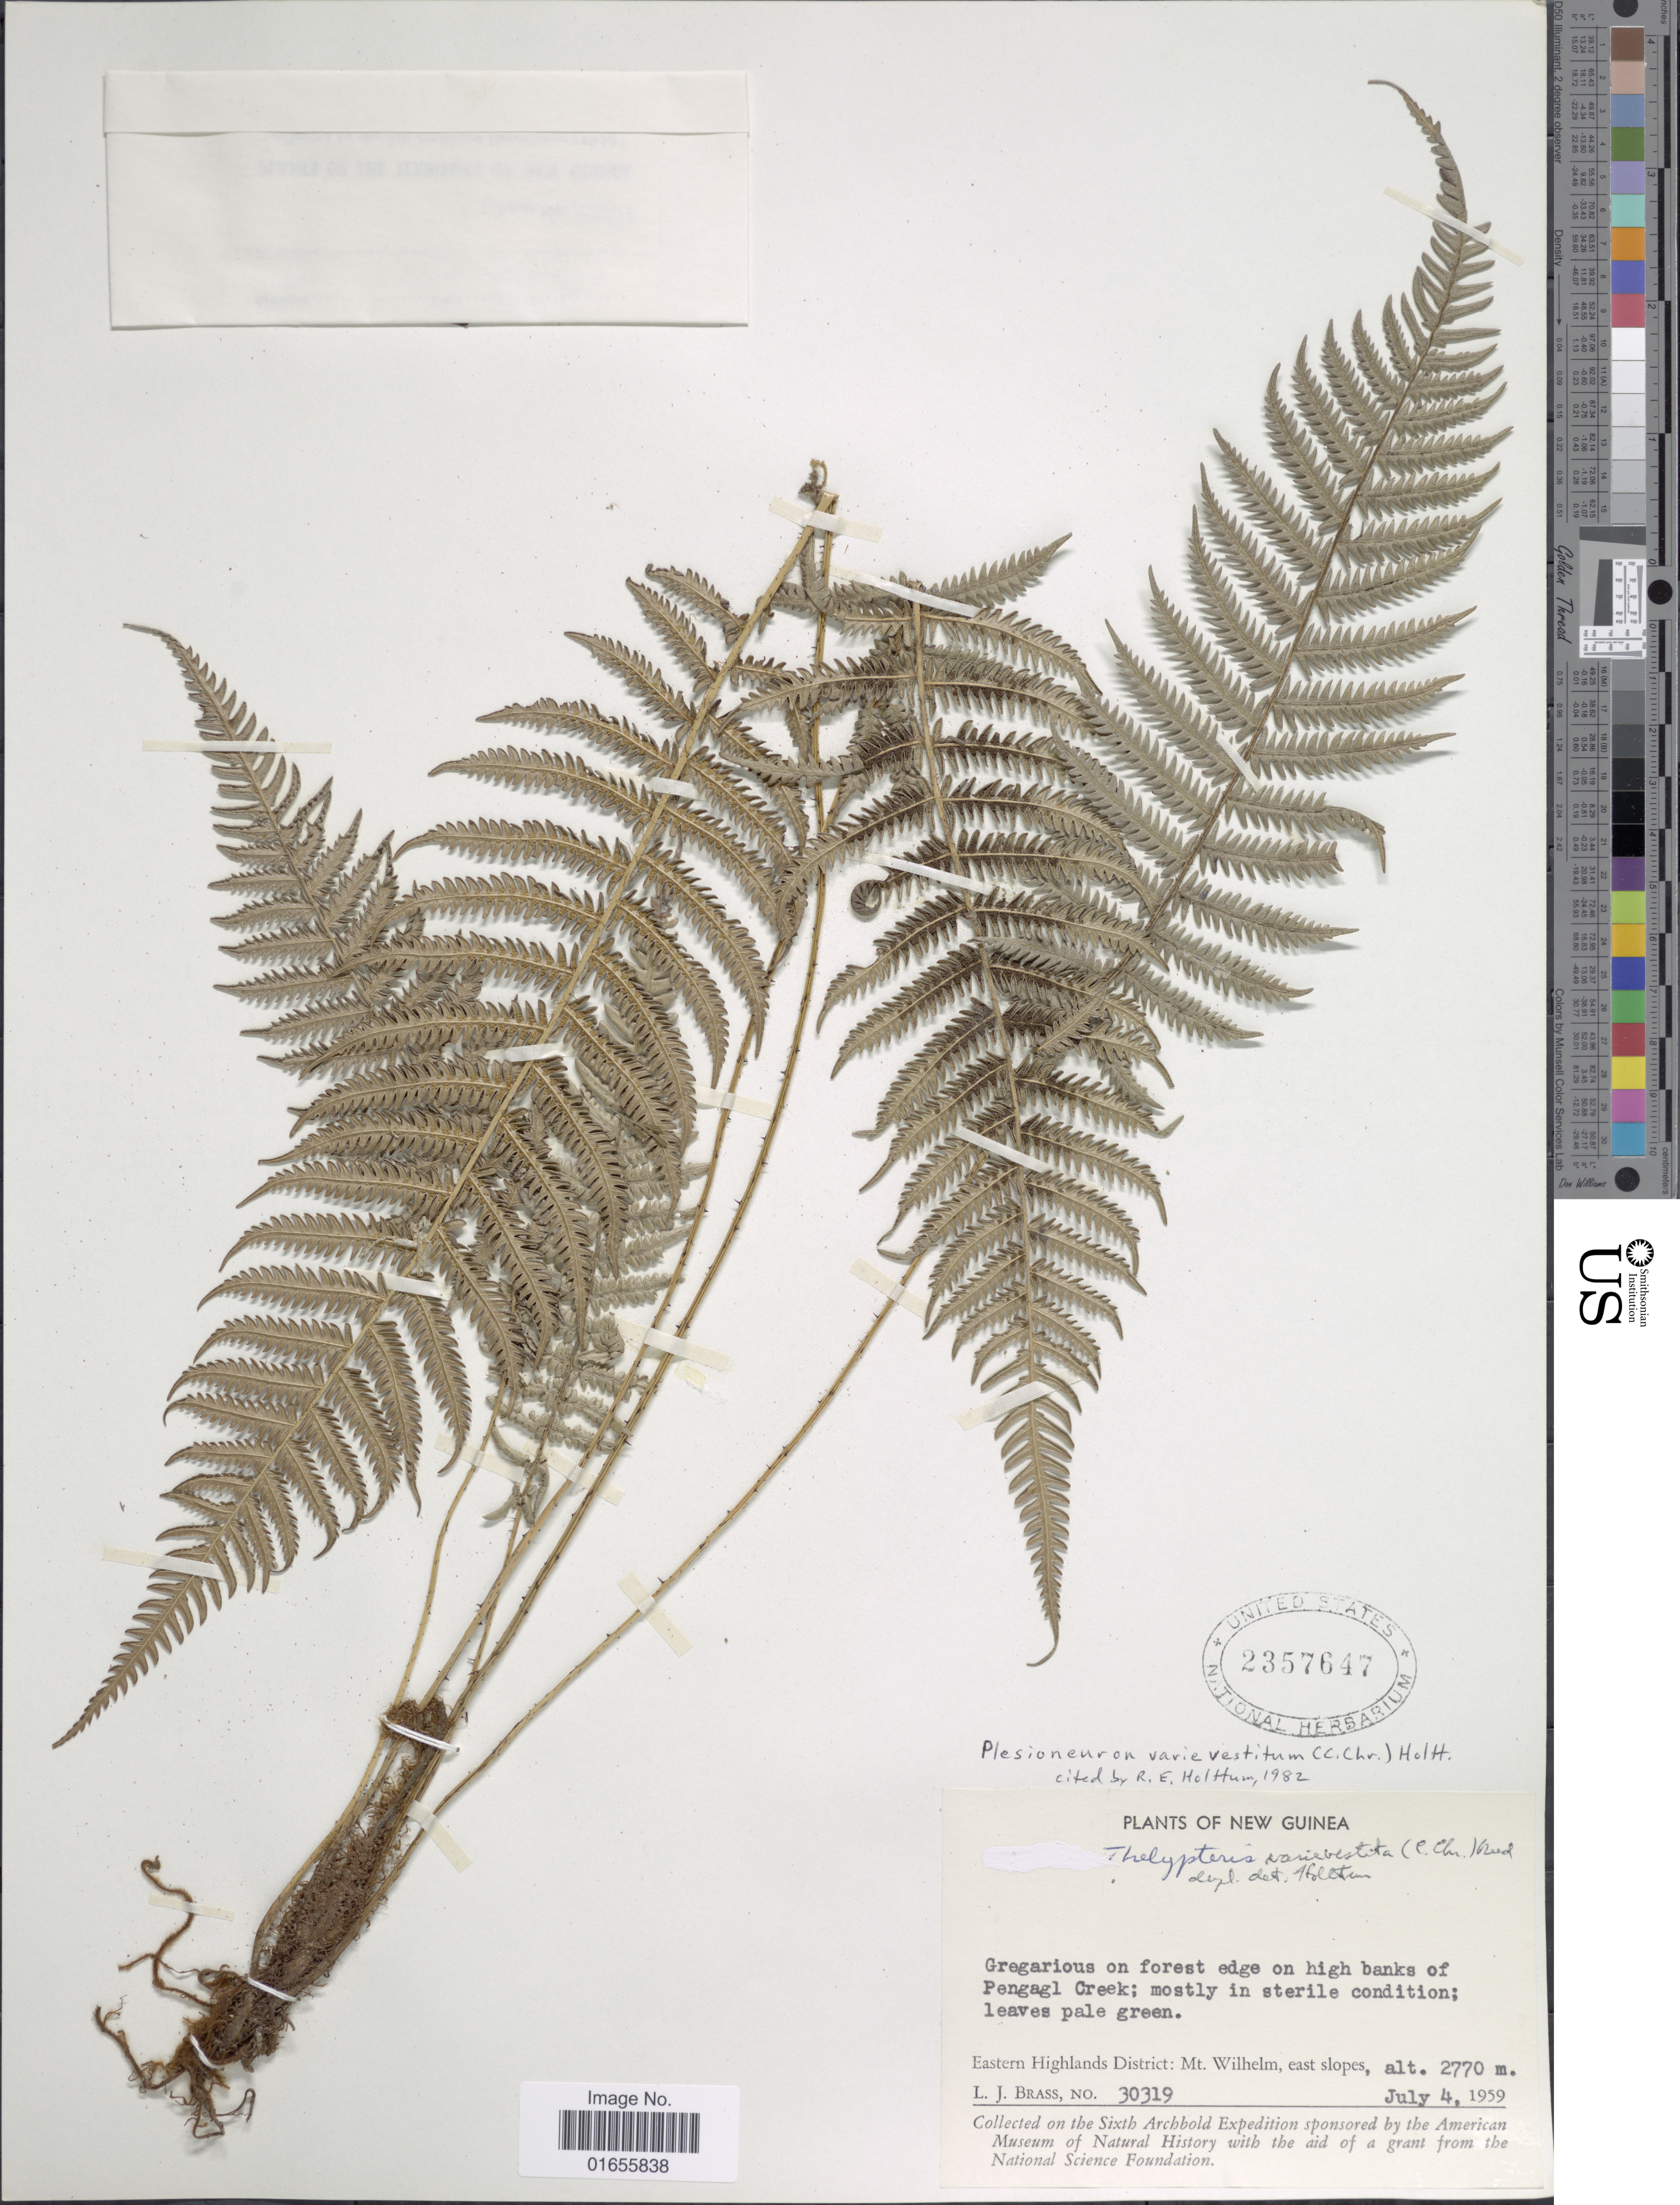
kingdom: Plantae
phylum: Tracheophyta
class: Polypodiopsida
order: Polypodiales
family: Thelypteridaceae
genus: Plesioneuron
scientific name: Plesioneuron varievestitum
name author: (C. Chr.) Holttum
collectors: L. J. Brass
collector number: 30319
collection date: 1959-07-04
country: Papua New Guinea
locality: Eastern Highlands District: Mt. Wilhelm, east slopes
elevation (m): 2770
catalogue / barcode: US 2357647